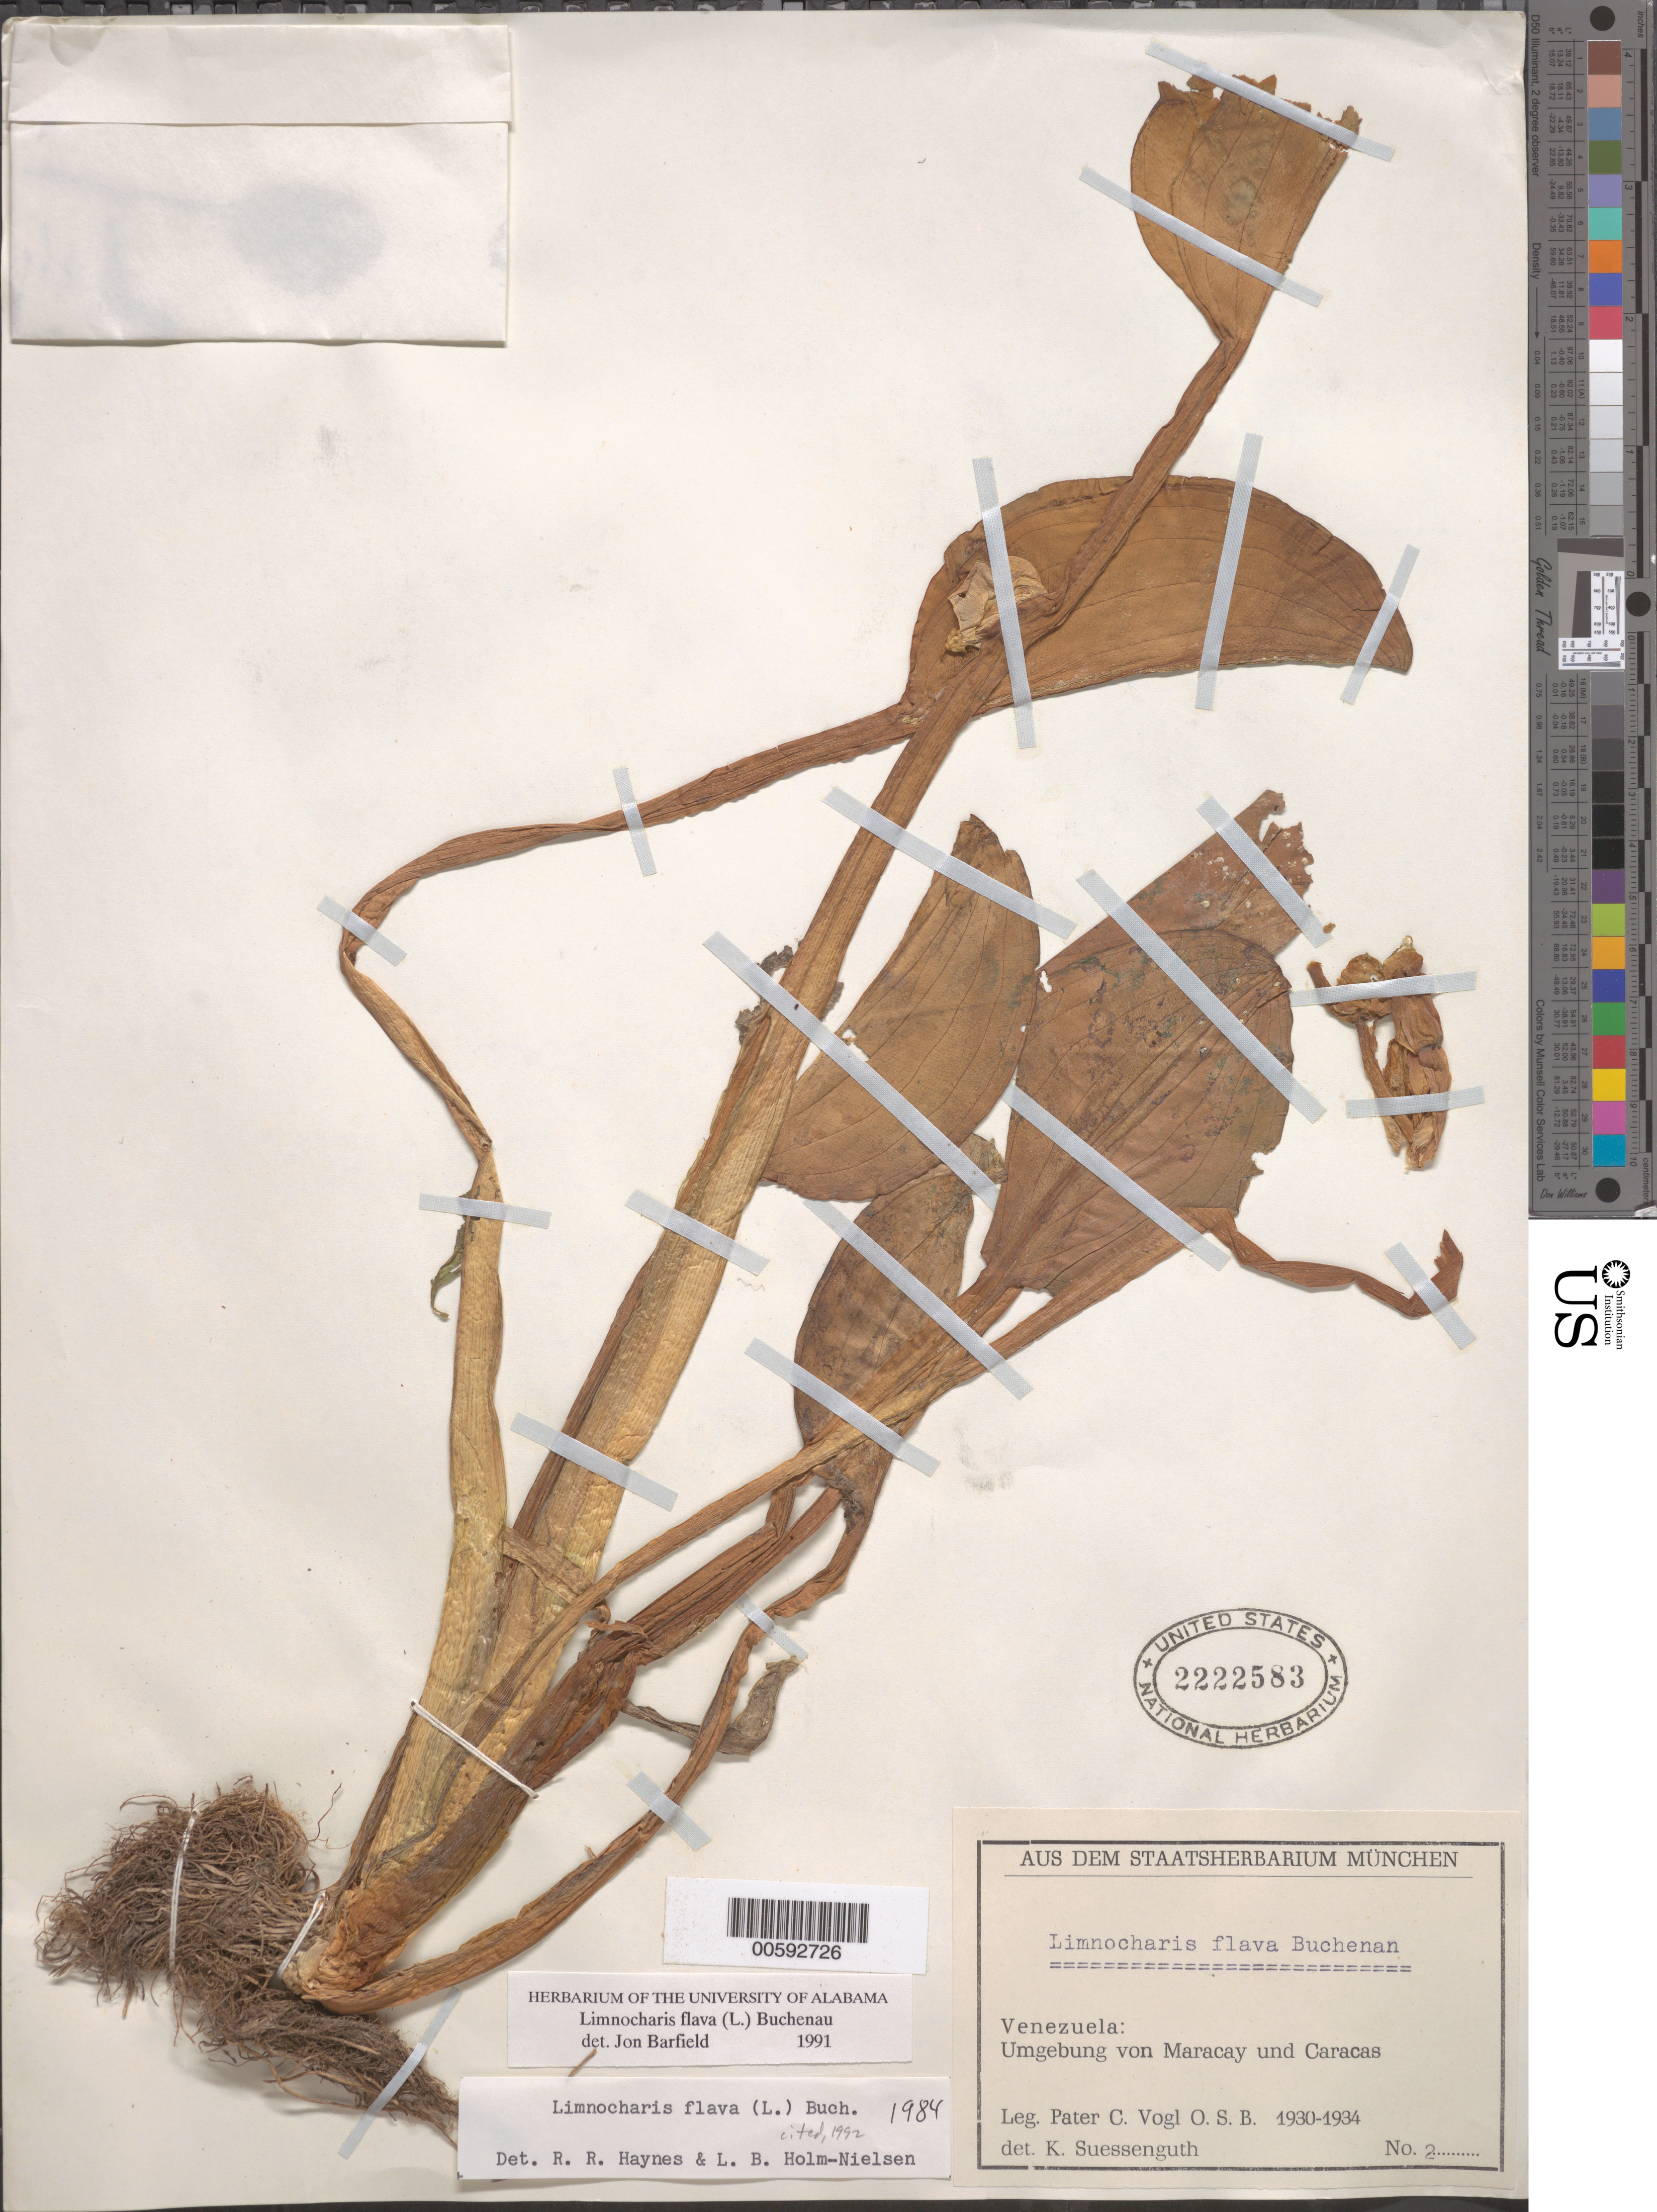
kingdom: Plantae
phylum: Tracheophyta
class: Liliopsida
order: Alismatales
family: Alismataceae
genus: Limnocharis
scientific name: Limnocharis flava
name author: (L.) Buchenau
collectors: P. C. Vogl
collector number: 2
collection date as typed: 1930 to -- --- 1934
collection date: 1930/1934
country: Venezuela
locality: Umgebung von Maracay and Caracas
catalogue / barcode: US 2222583